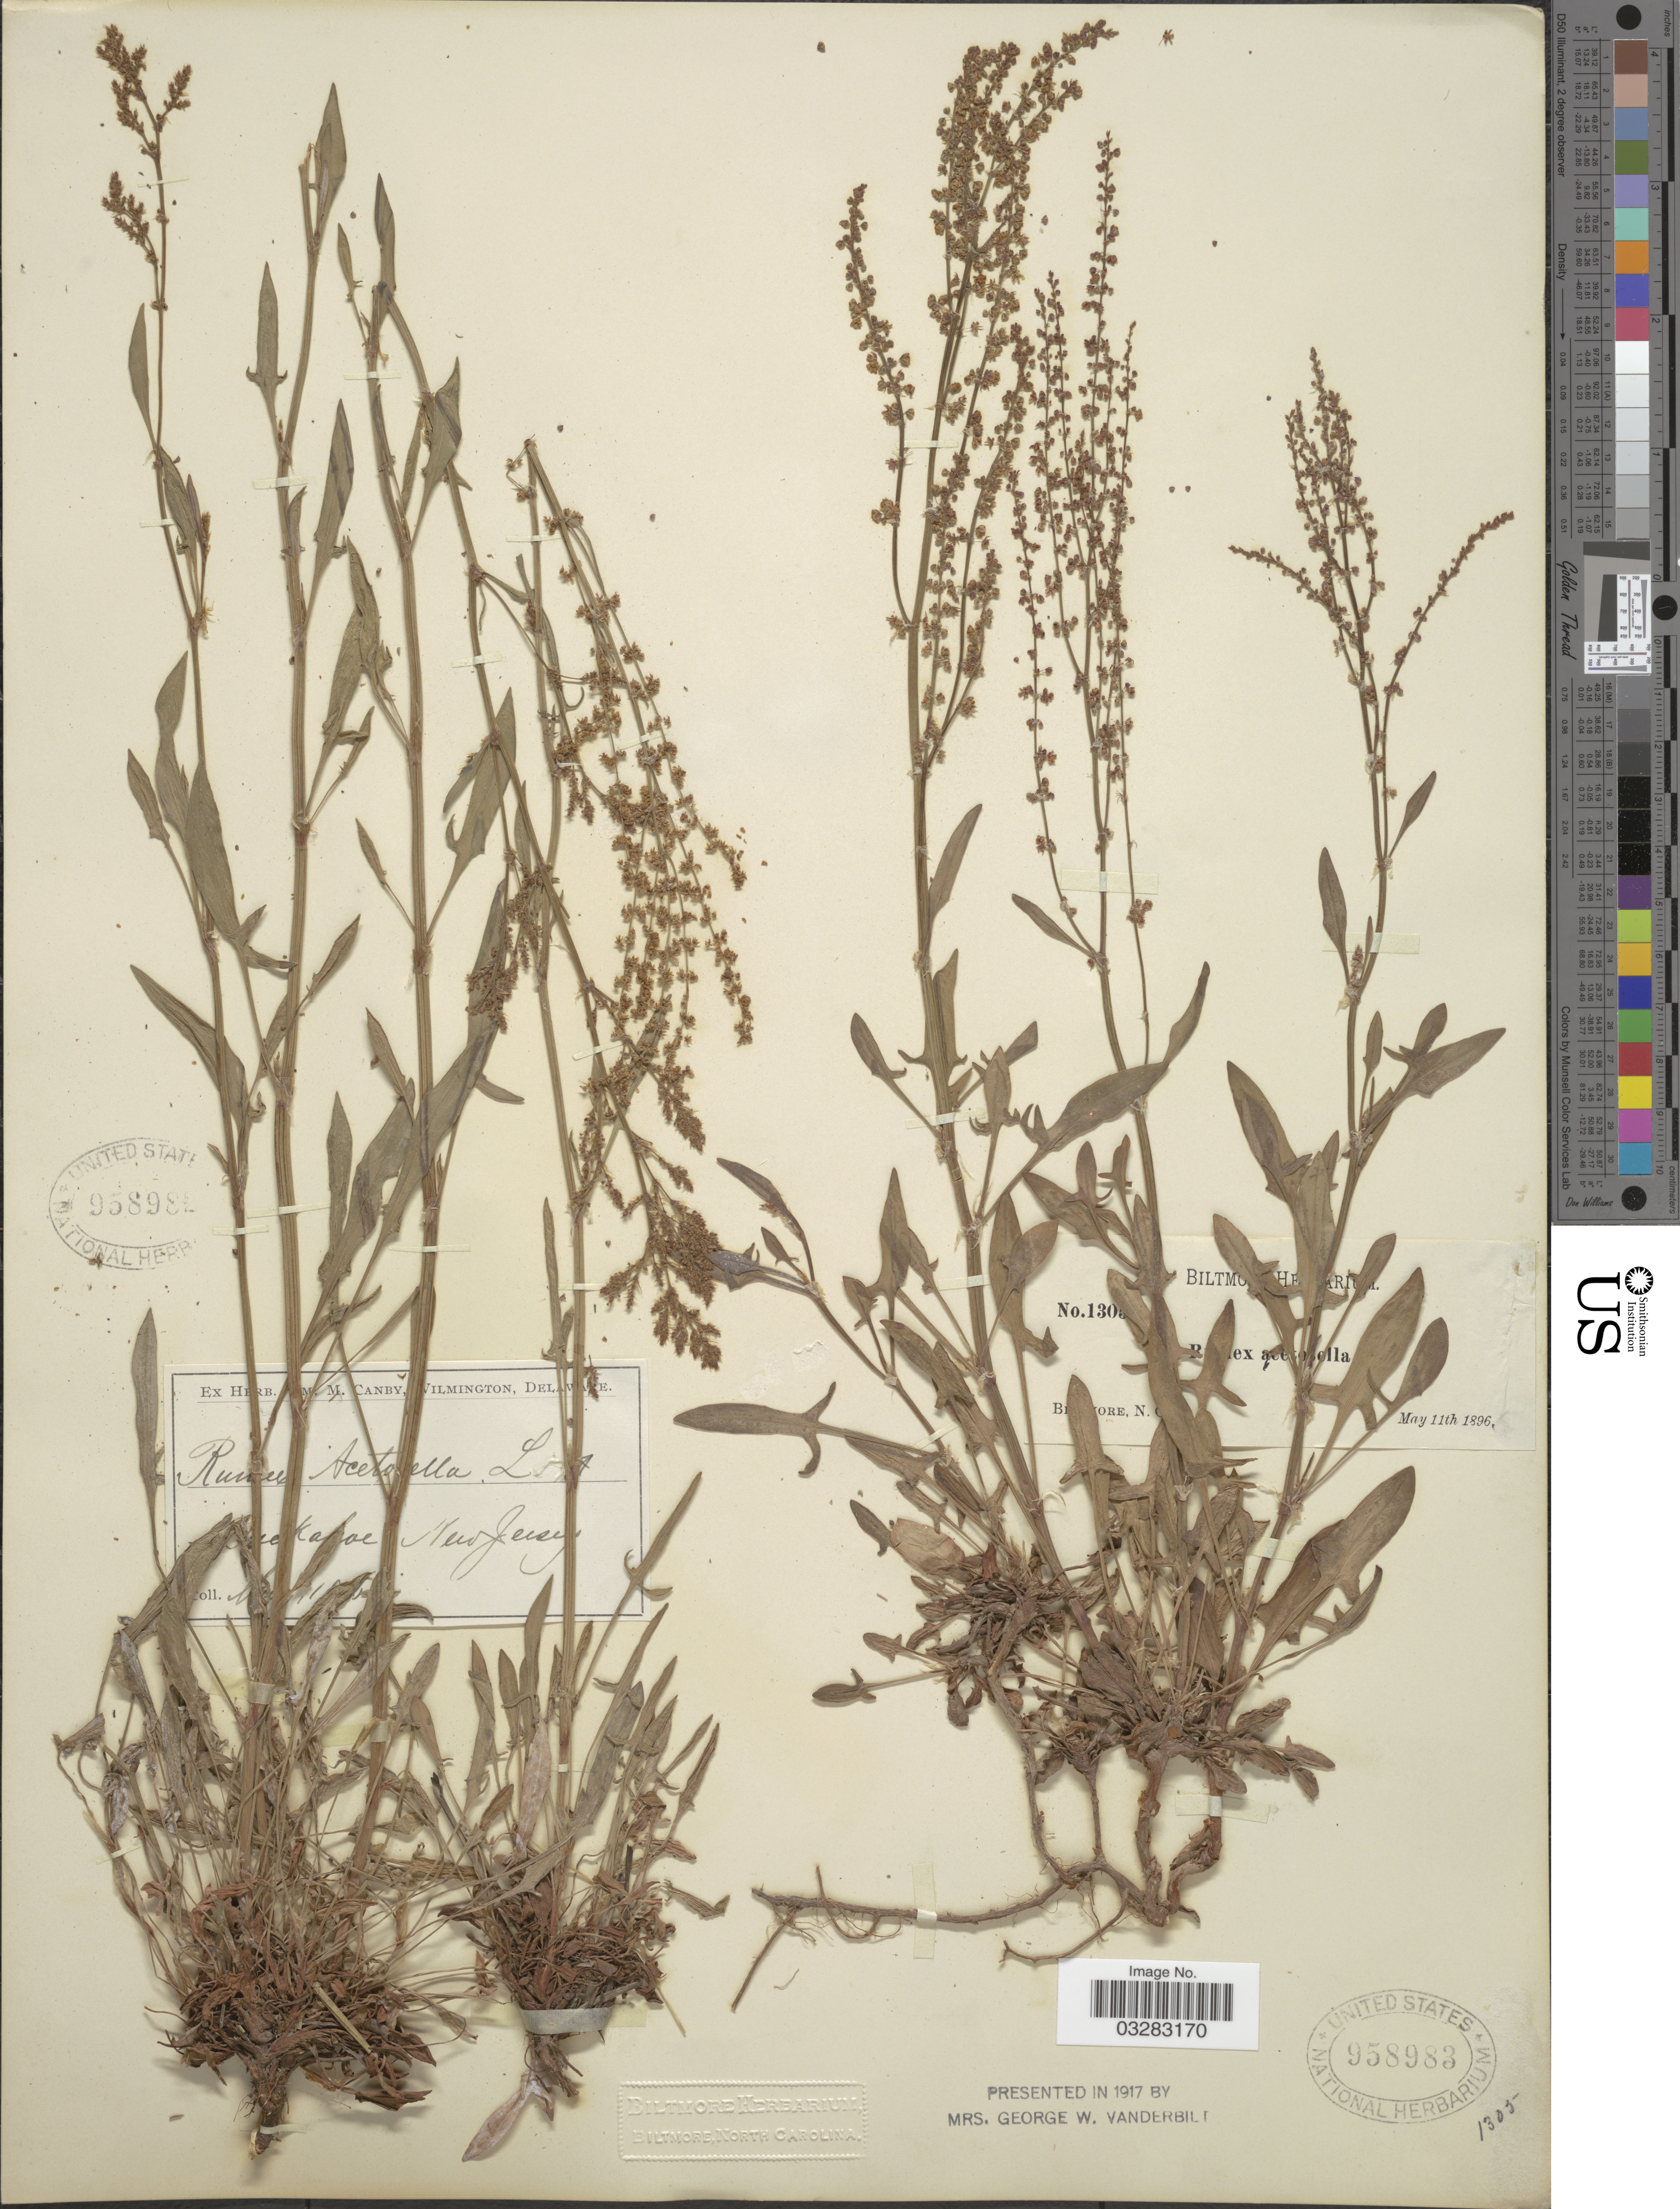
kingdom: Plantae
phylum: Tracheophyta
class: Magnoliopsida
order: Caryophyllales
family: Polygonaceae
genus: Rumex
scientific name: Rumex acetosella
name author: L.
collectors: ex herb. Biltmore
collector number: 130!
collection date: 1896-05-11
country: United States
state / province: North Carolina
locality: Biltmore.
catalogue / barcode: US 958983-2